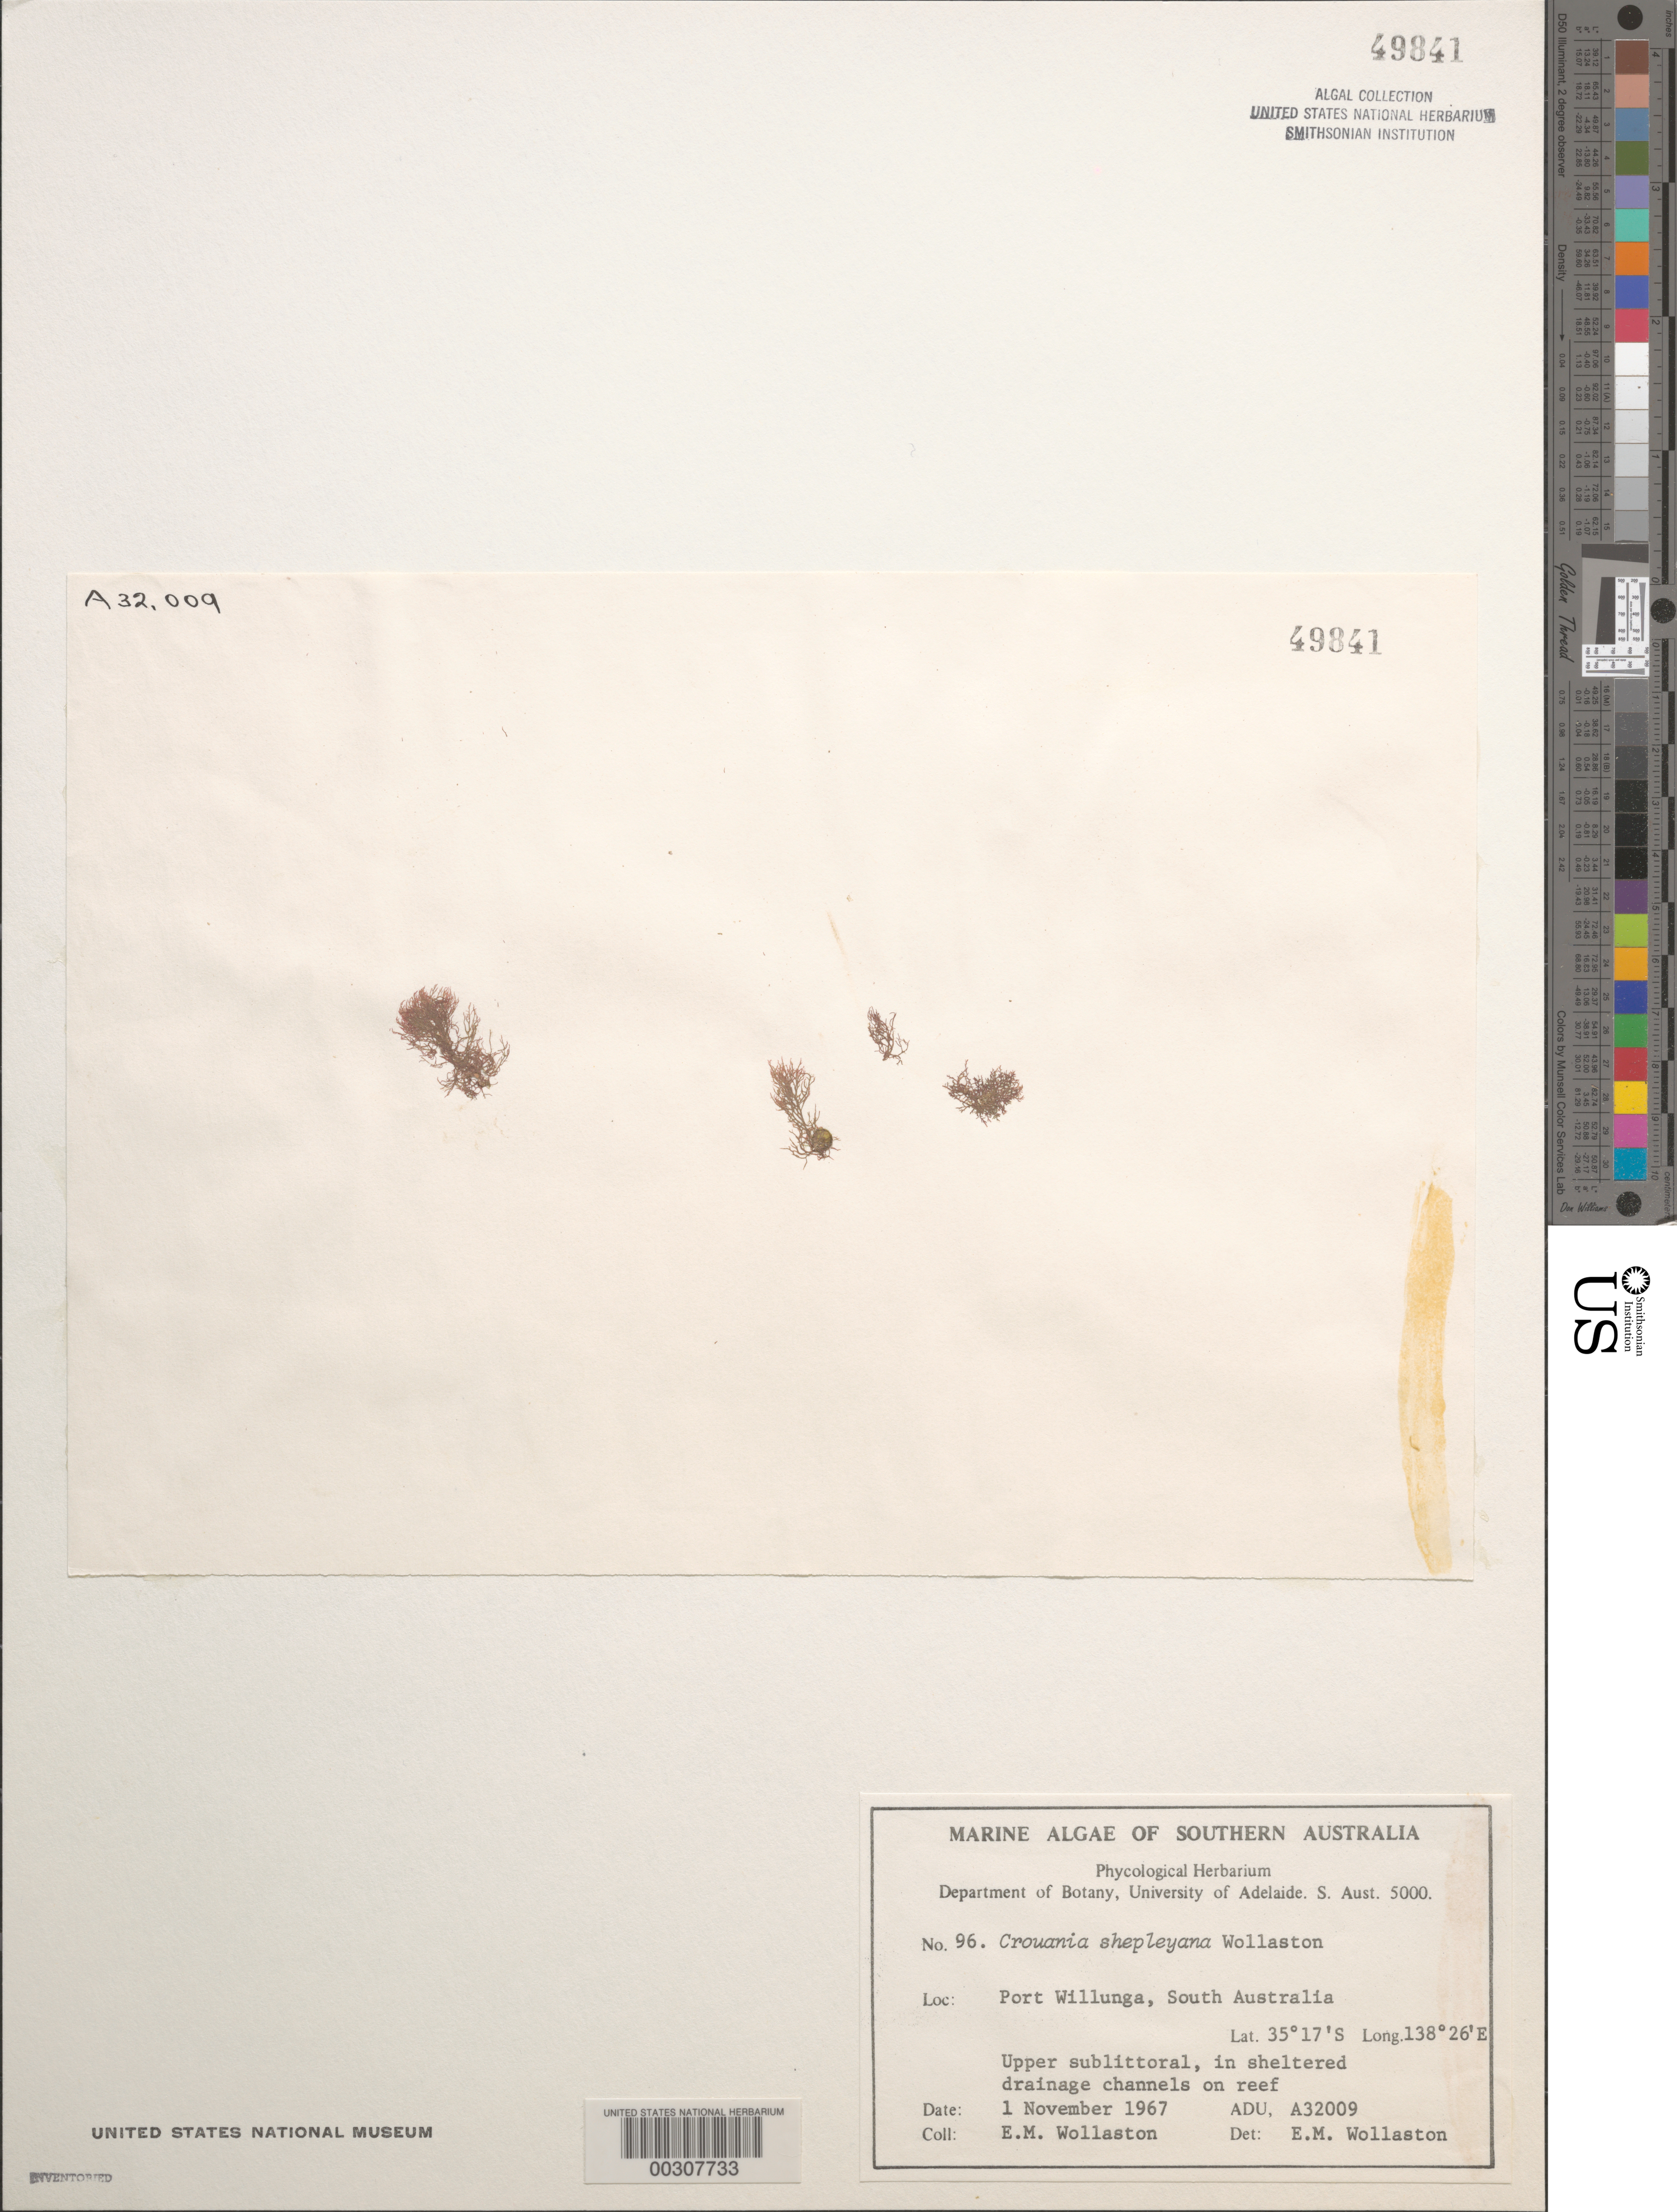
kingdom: Plantae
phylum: Rhodophyta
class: Florideophyceae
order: Ceramiales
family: Callithamniaceae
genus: Crouania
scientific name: Crouania shepleyana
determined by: Wollaston, E. M.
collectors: E. Wollaston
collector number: ADU A32009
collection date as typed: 01 Nov 1967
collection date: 1967-11-01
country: Australia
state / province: South Australia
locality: Port willunga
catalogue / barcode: US 49841